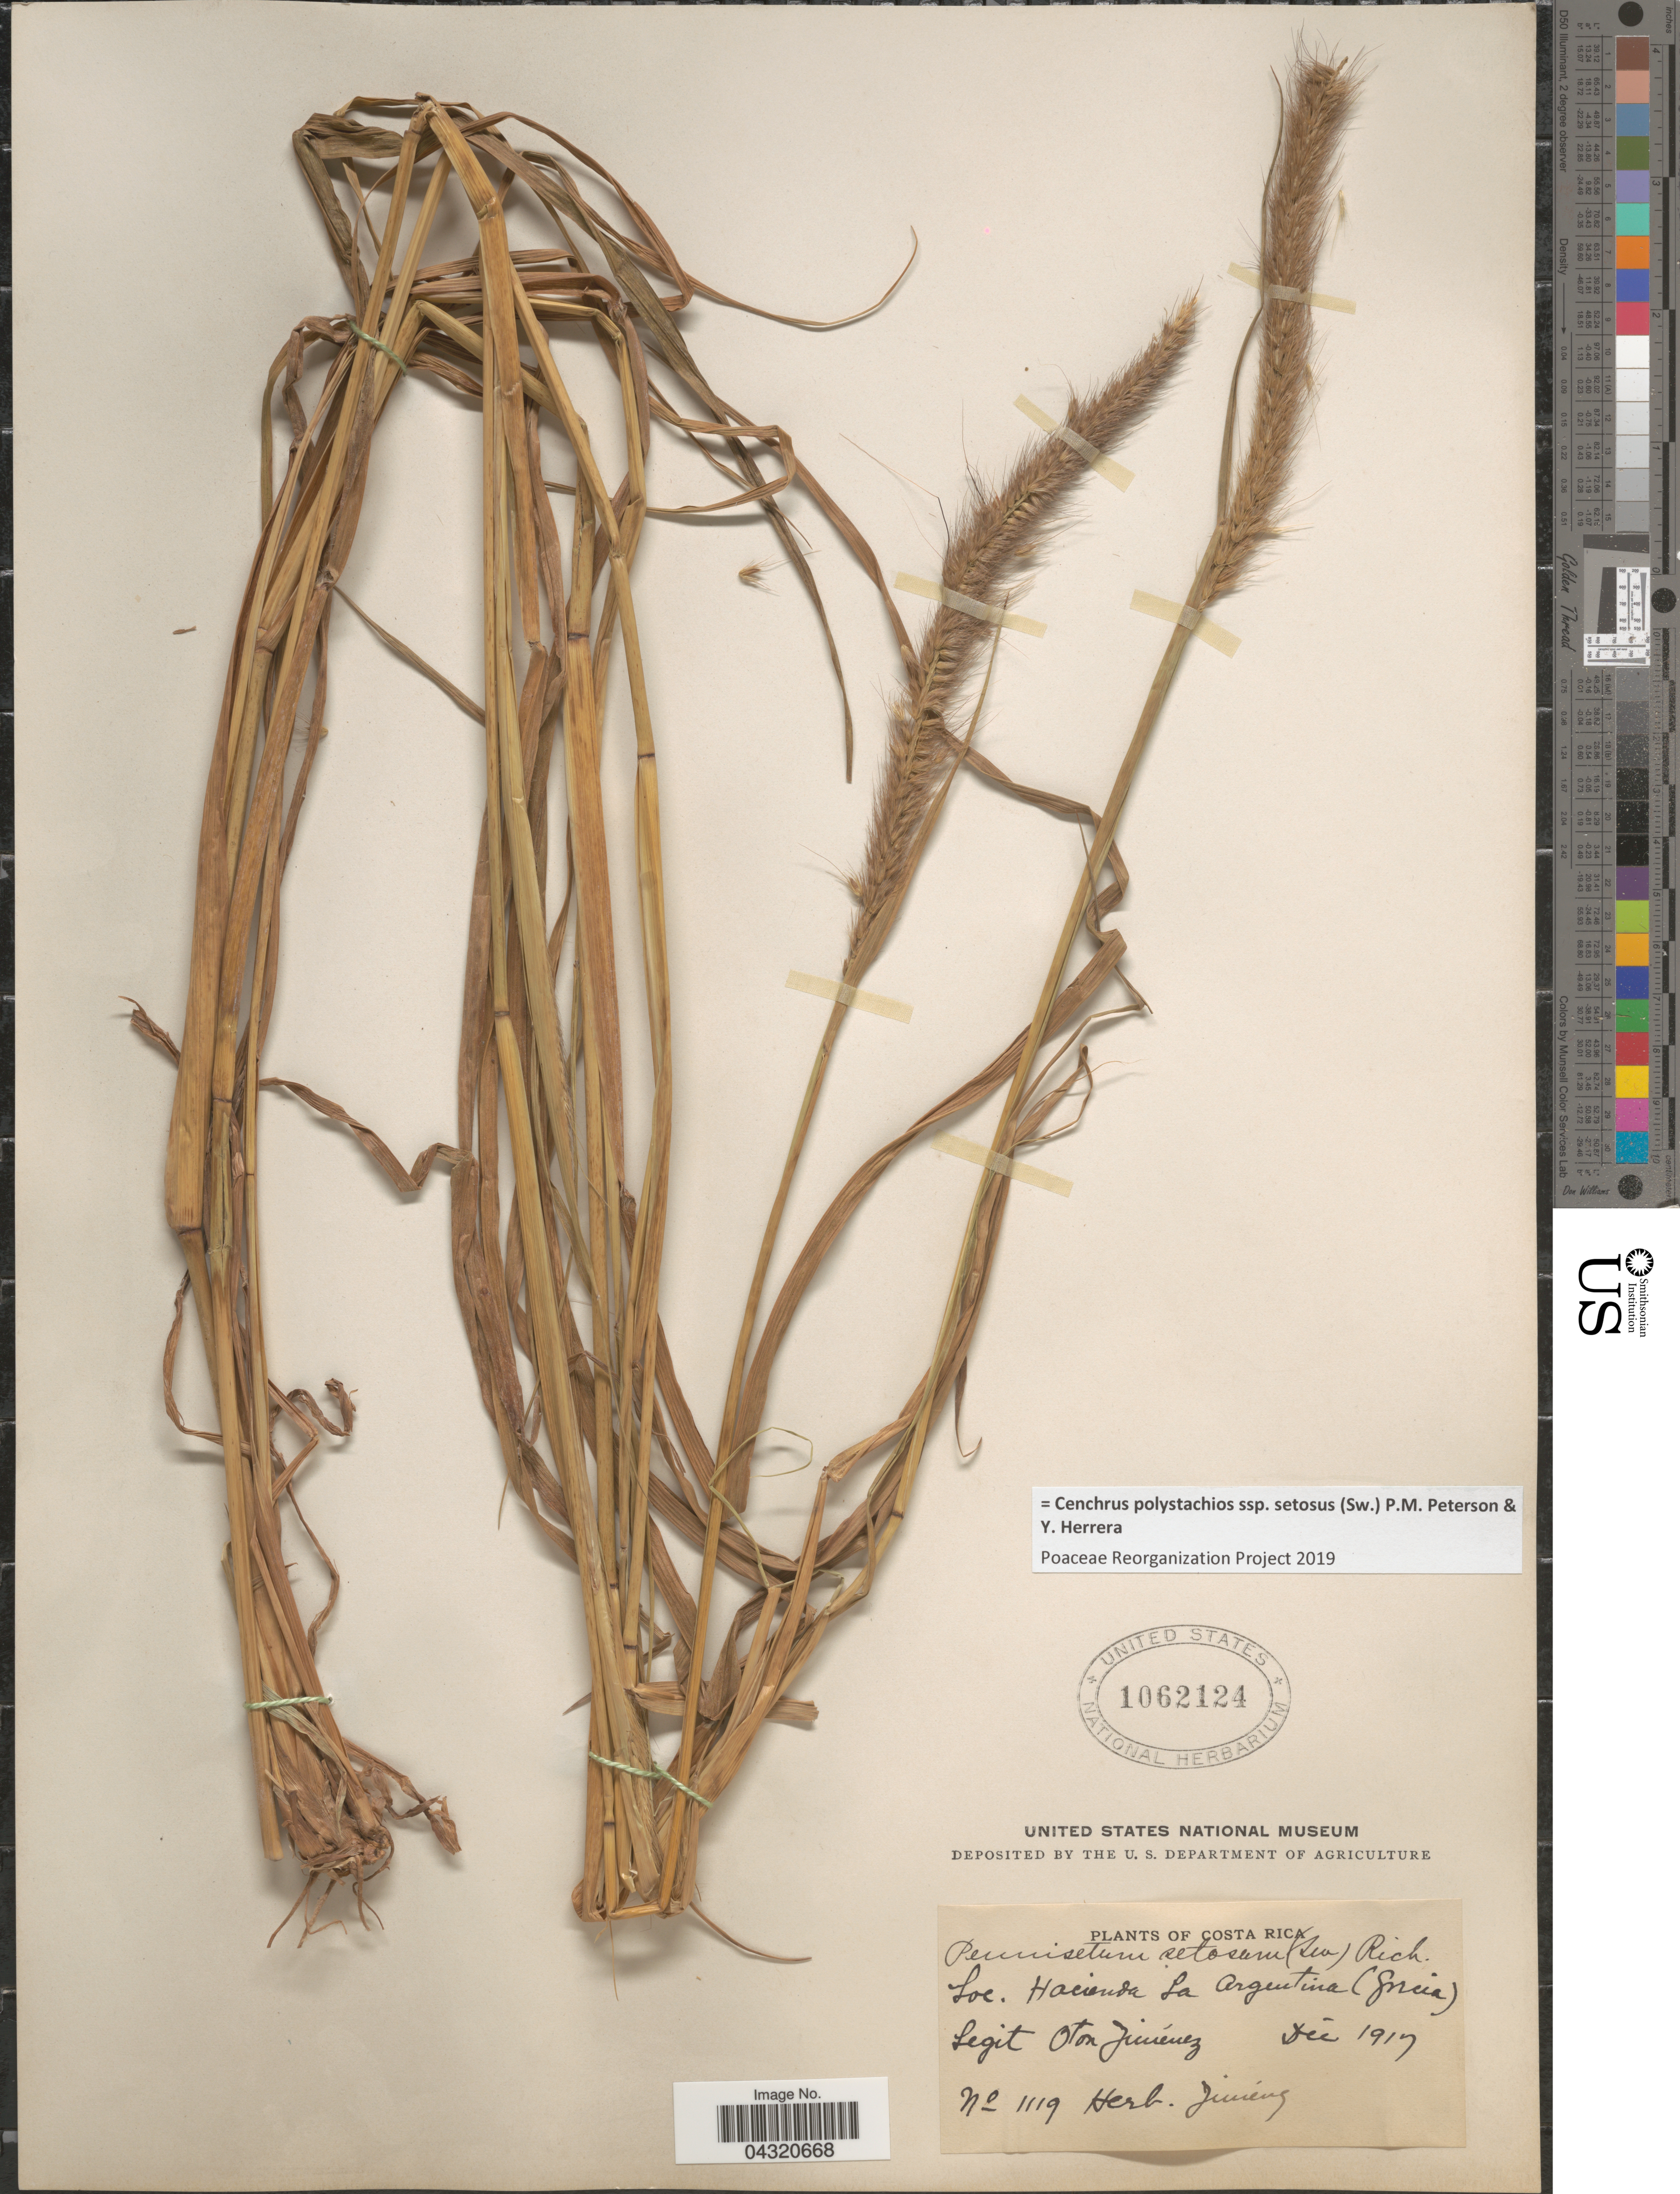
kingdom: Plantae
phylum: Tracheophyta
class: Liliopsida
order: Poales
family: Poaceae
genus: Cenchrus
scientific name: Cenchrus polystachios subsp. setosus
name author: (Sw.) P.M. Peterson & Y. Herrera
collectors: O. Jimenez L.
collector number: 1119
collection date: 1917-12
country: Costa Rica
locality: Hacienda La Argentina (Grecia).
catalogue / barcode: US 1062124